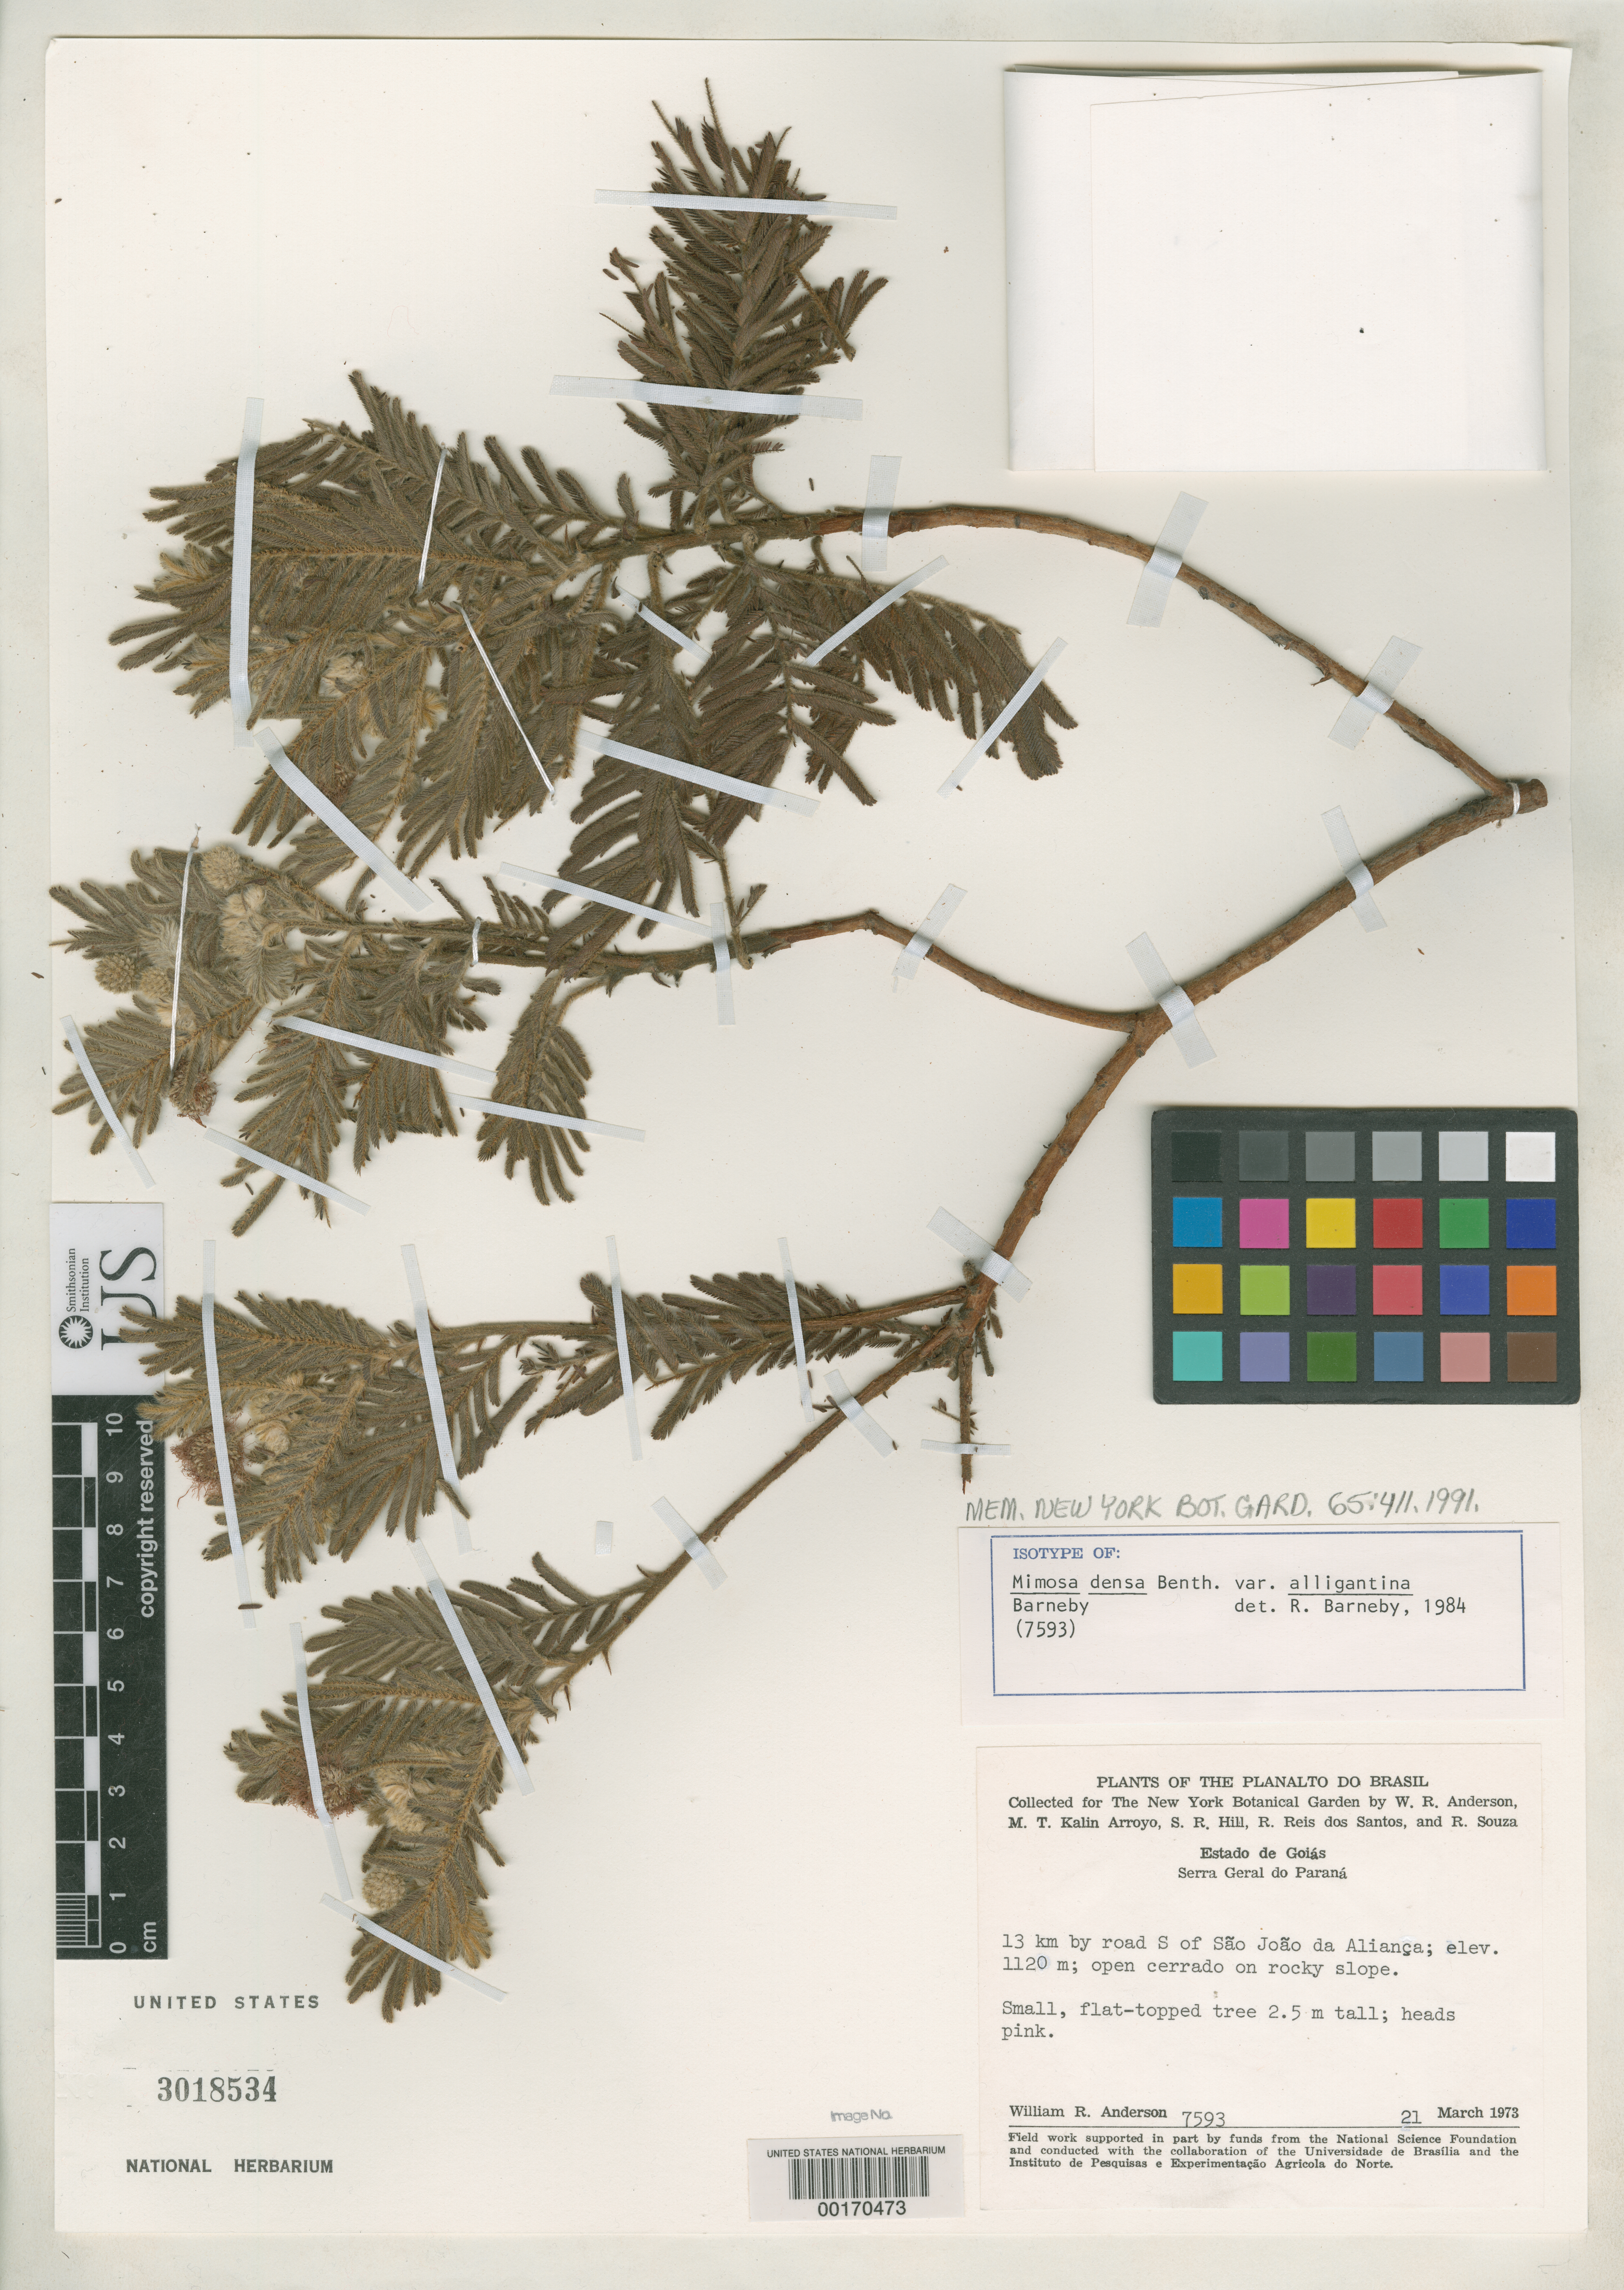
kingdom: Plantae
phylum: Tracheophyta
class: Magnoliopsida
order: Fabales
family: Fabaceae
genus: Mimosa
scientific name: Mimosa densa var. alligantina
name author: Barneby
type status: Isotype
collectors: W. R. Anderson, K. Arroyo, S. Hill, R. G. P. Santos & R. Souza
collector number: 7593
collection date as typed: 21 Mar 1973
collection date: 1973-03-21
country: Brazil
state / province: Goiás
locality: Serra Geral do Parana, 13 km by road S of Sao Joao de Alianca.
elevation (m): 910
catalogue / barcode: US 3018534